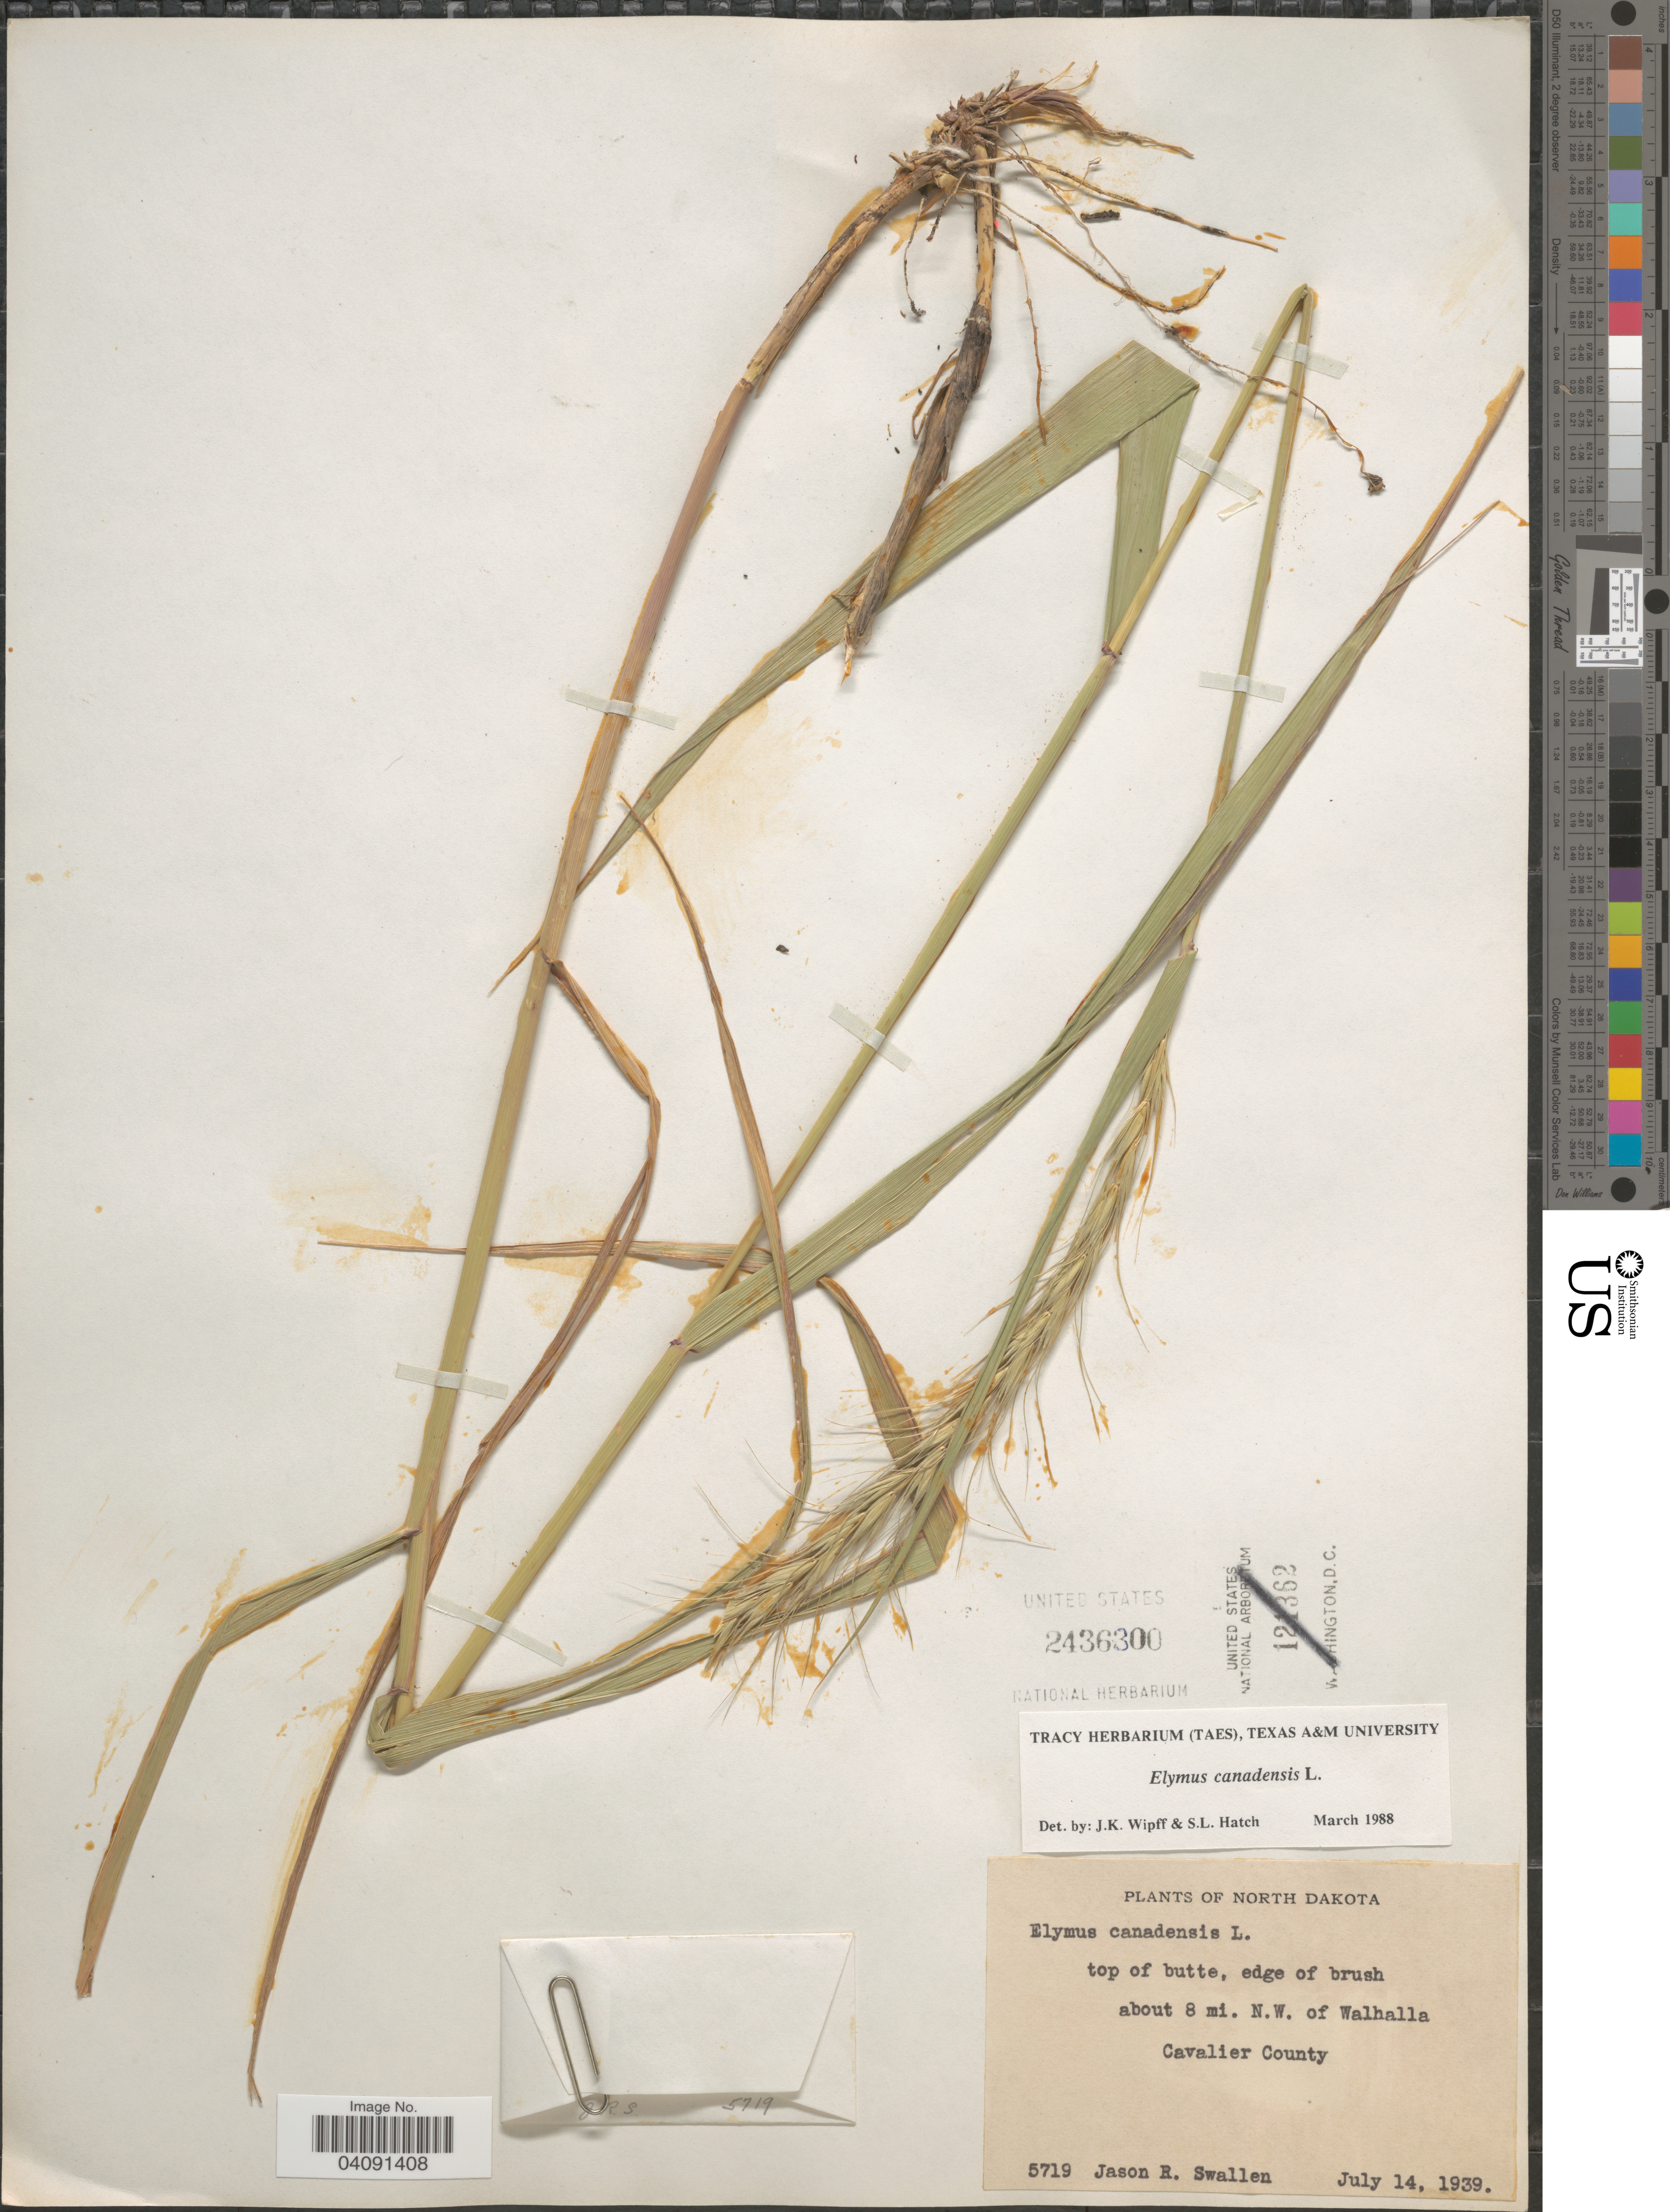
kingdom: Plantae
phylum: Tracheophyta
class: Liliopsida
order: Poales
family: Poaceae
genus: Elymus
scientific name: Elymus canadensis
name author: L.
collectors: J. R. Swallen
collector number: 5719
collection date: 1939-07-14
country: United States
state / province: North Dakota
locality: Top of butte, edge of brush. About 8 mi. N.W. of Walhalla. Cavalier County.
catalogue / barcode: US 2436300